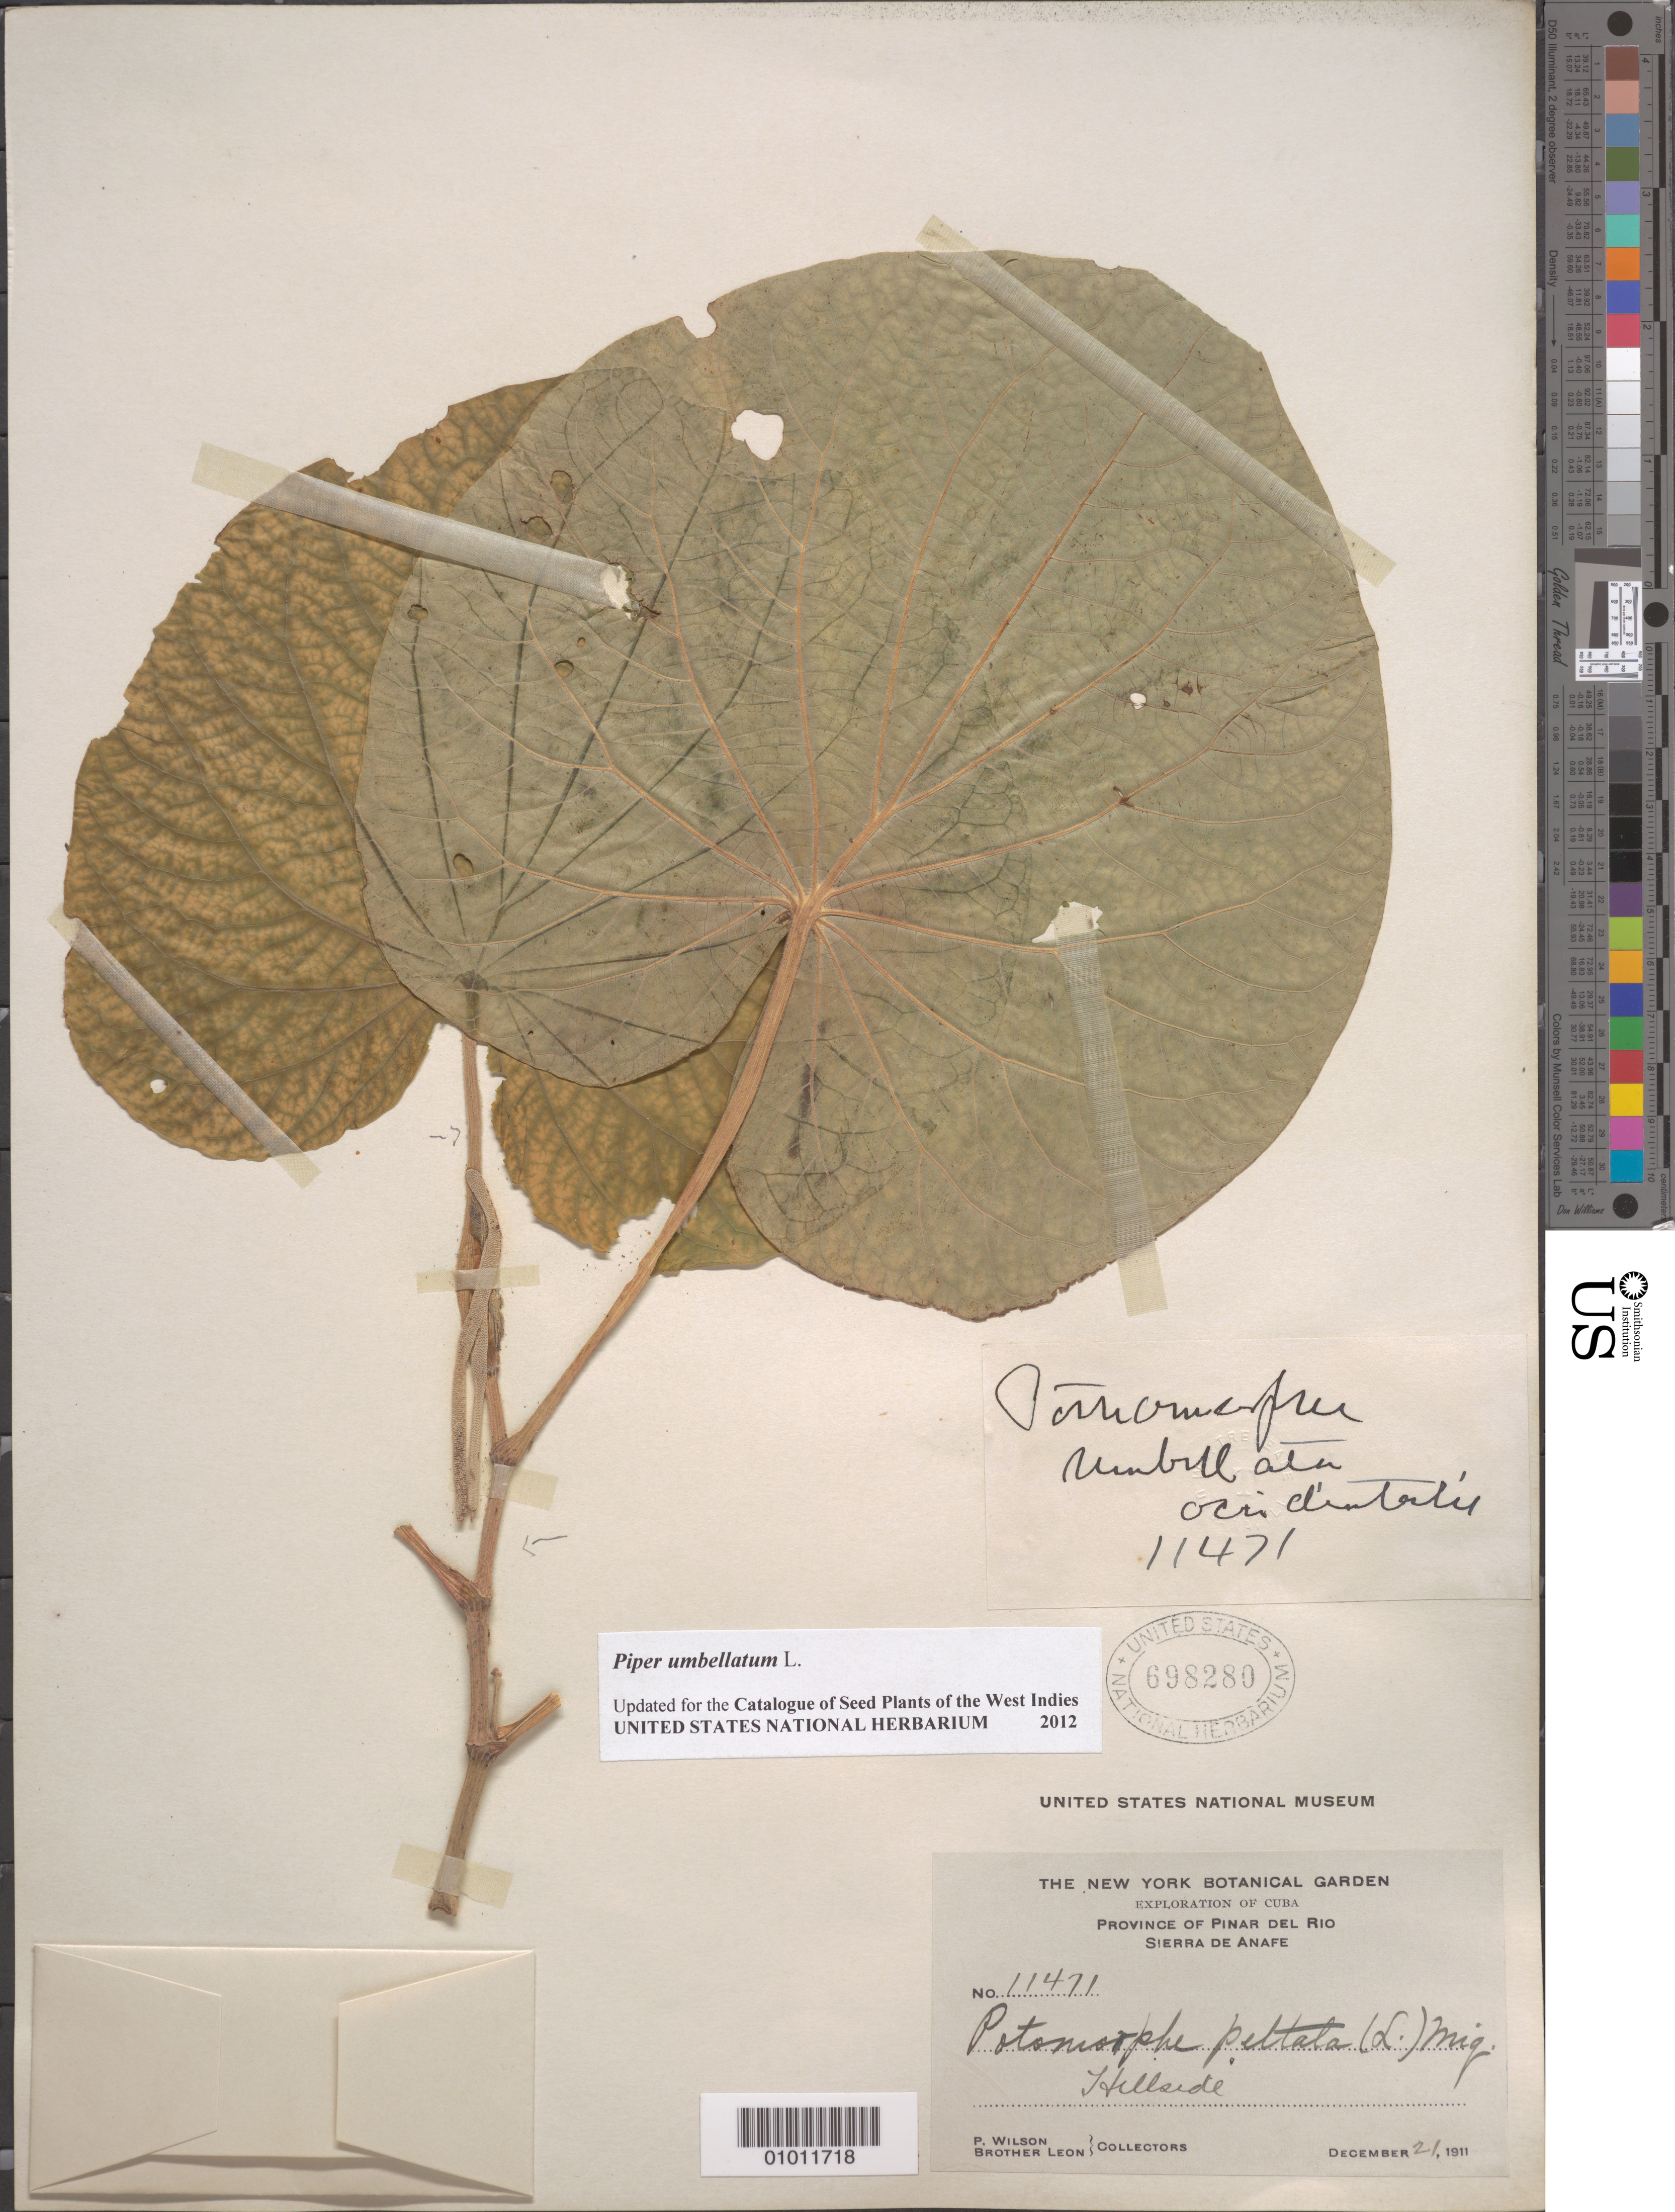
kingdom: Plantae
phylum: Tracheophyta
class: Magnoliopsida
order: Piperales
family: Piperaceae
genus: Piper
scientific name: Piper peltatum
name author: L.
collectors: P. Wilson & Bro. León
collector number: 11471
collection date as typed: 21 Dec 1911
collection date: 1911-12-21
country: Cuba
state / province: Pinar del Rio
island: Cuba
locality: Sierra de Anafe, hillside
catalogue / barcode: US 698280